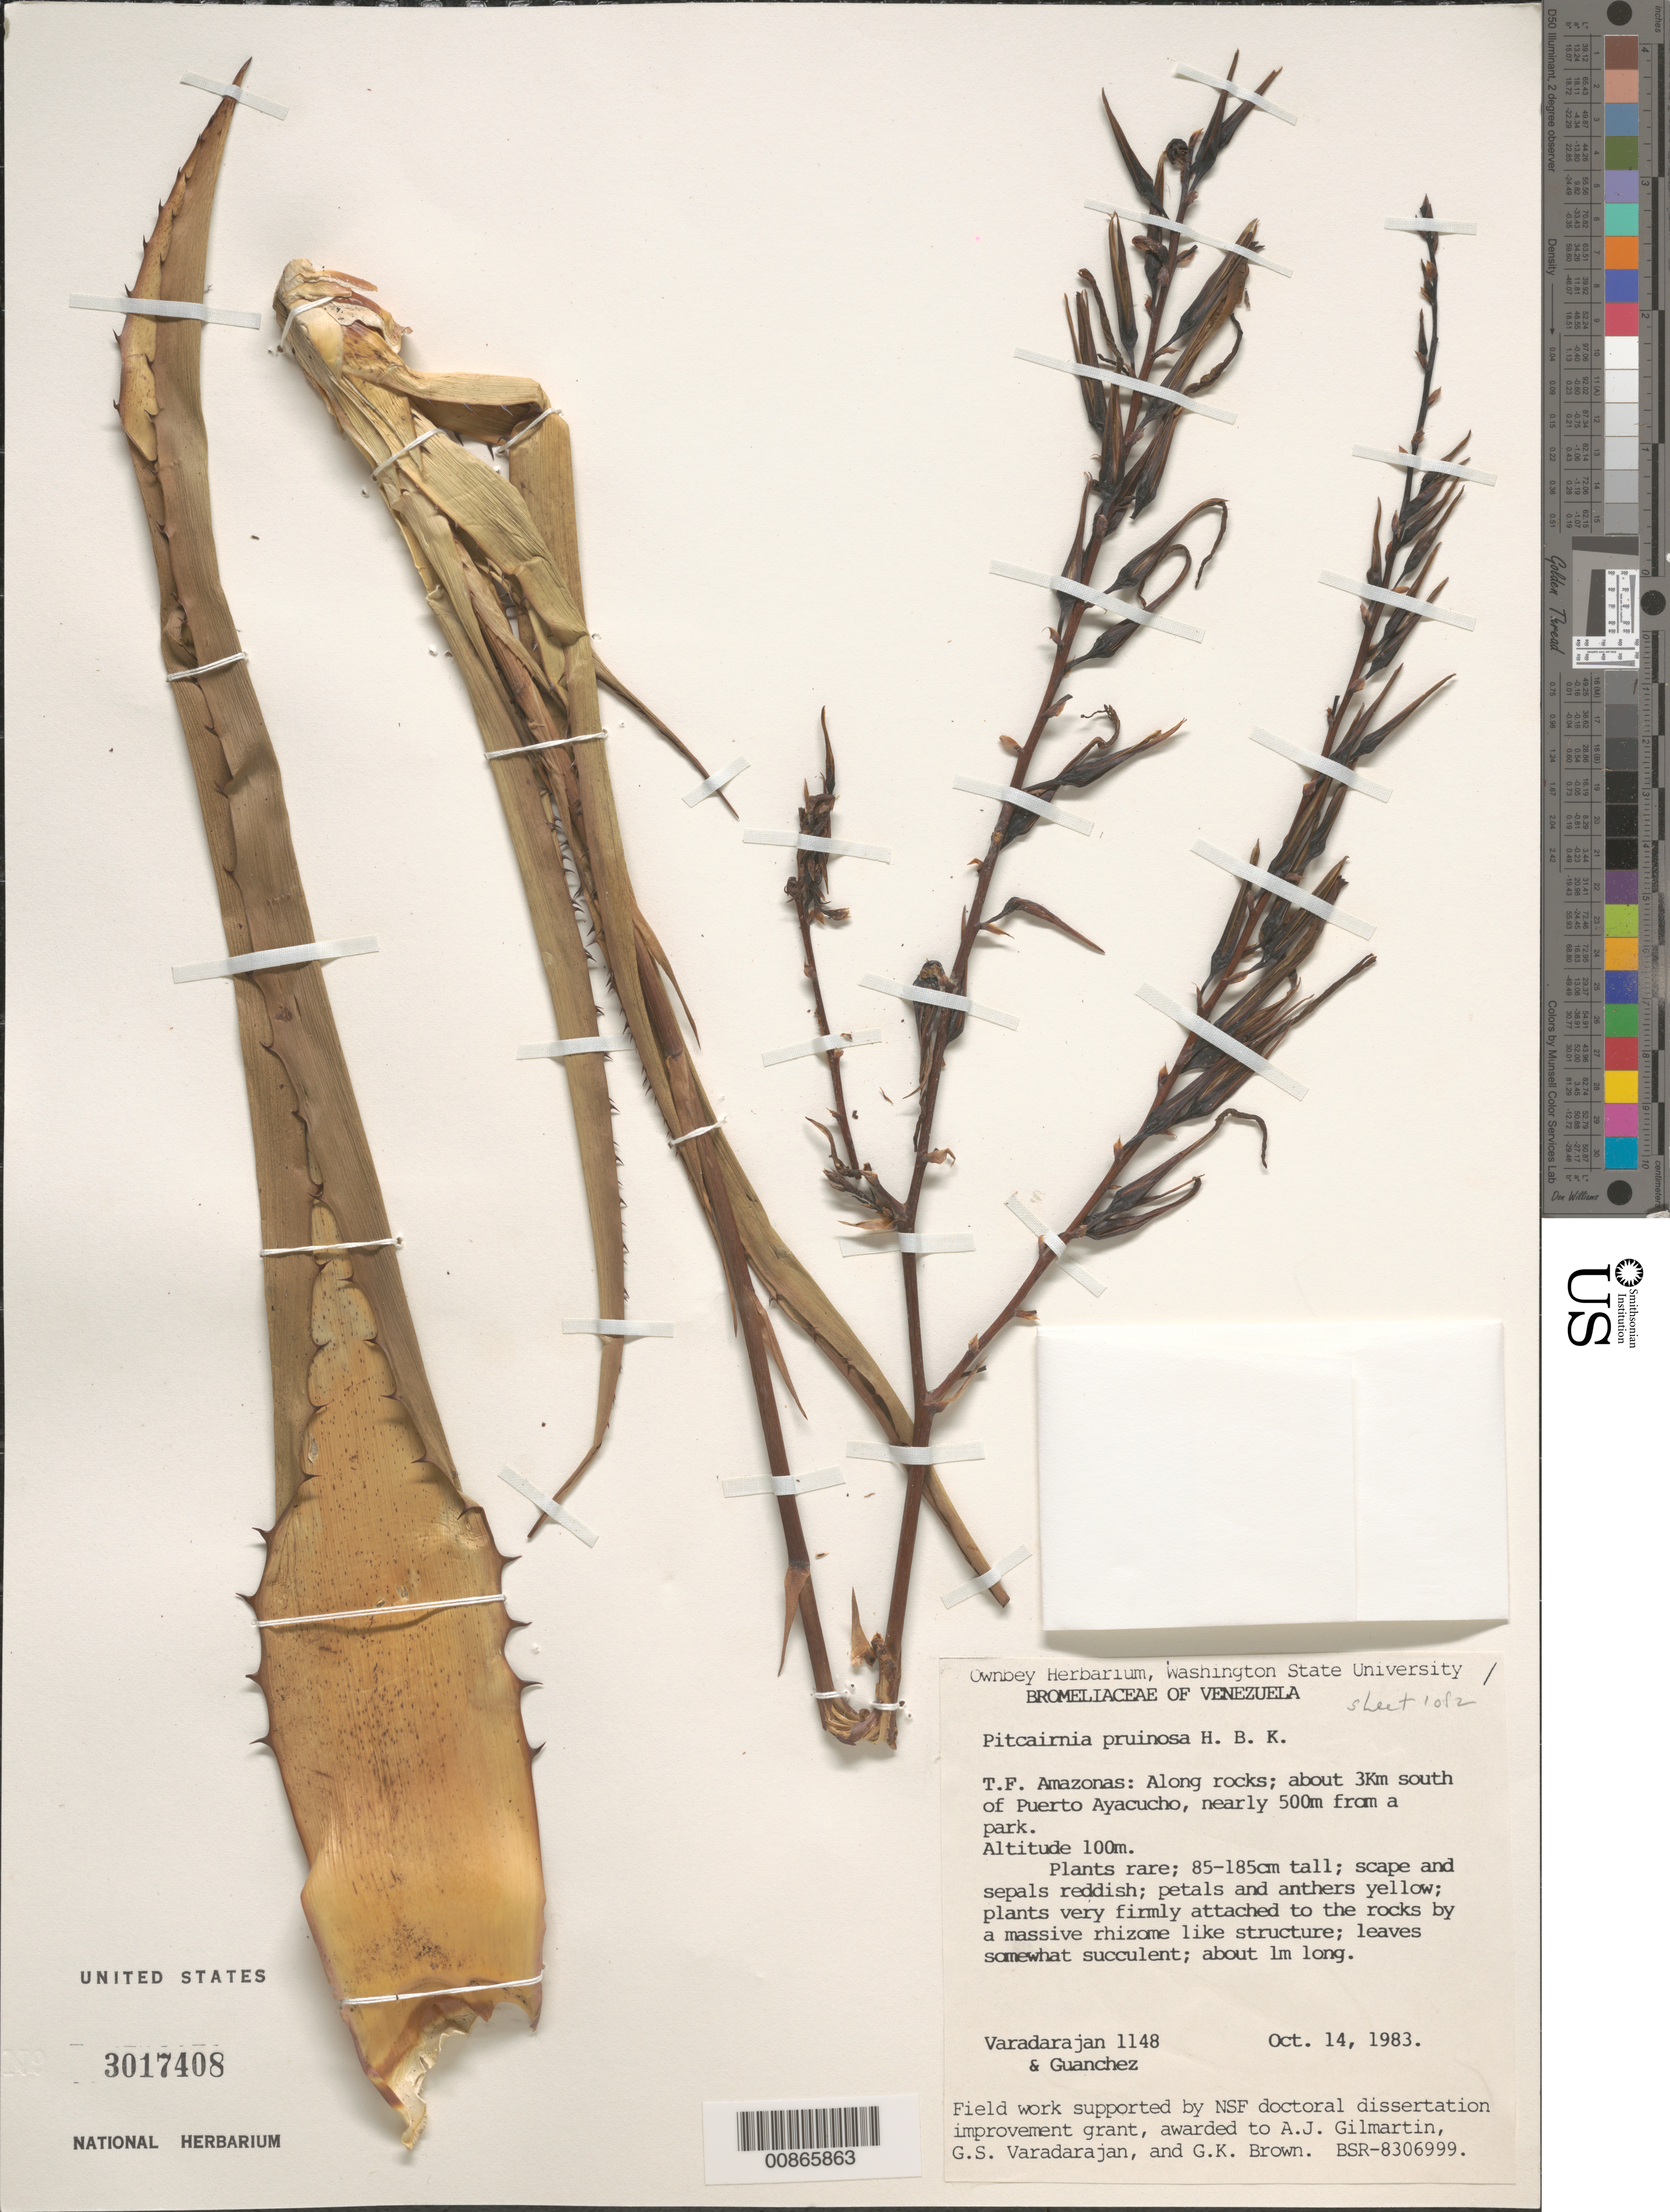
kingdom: Plantae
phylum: Tracheophyta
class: Liliopsida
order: Poales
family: Bromeliaceae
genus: Pitcairnia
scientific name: Pitcairnia pruinosa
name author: Kunth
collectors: G. S. Varadarajan & F. Guánchez M.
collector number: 1148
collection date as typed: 14-Oct-83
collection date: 1983-10-14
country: Venezuela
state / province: Amazonas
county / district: Atures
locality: Puerto Ayacucho, about 3km S of, nearly 500m from a park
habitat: Along rocks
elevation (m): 100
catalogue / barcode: US 3017408